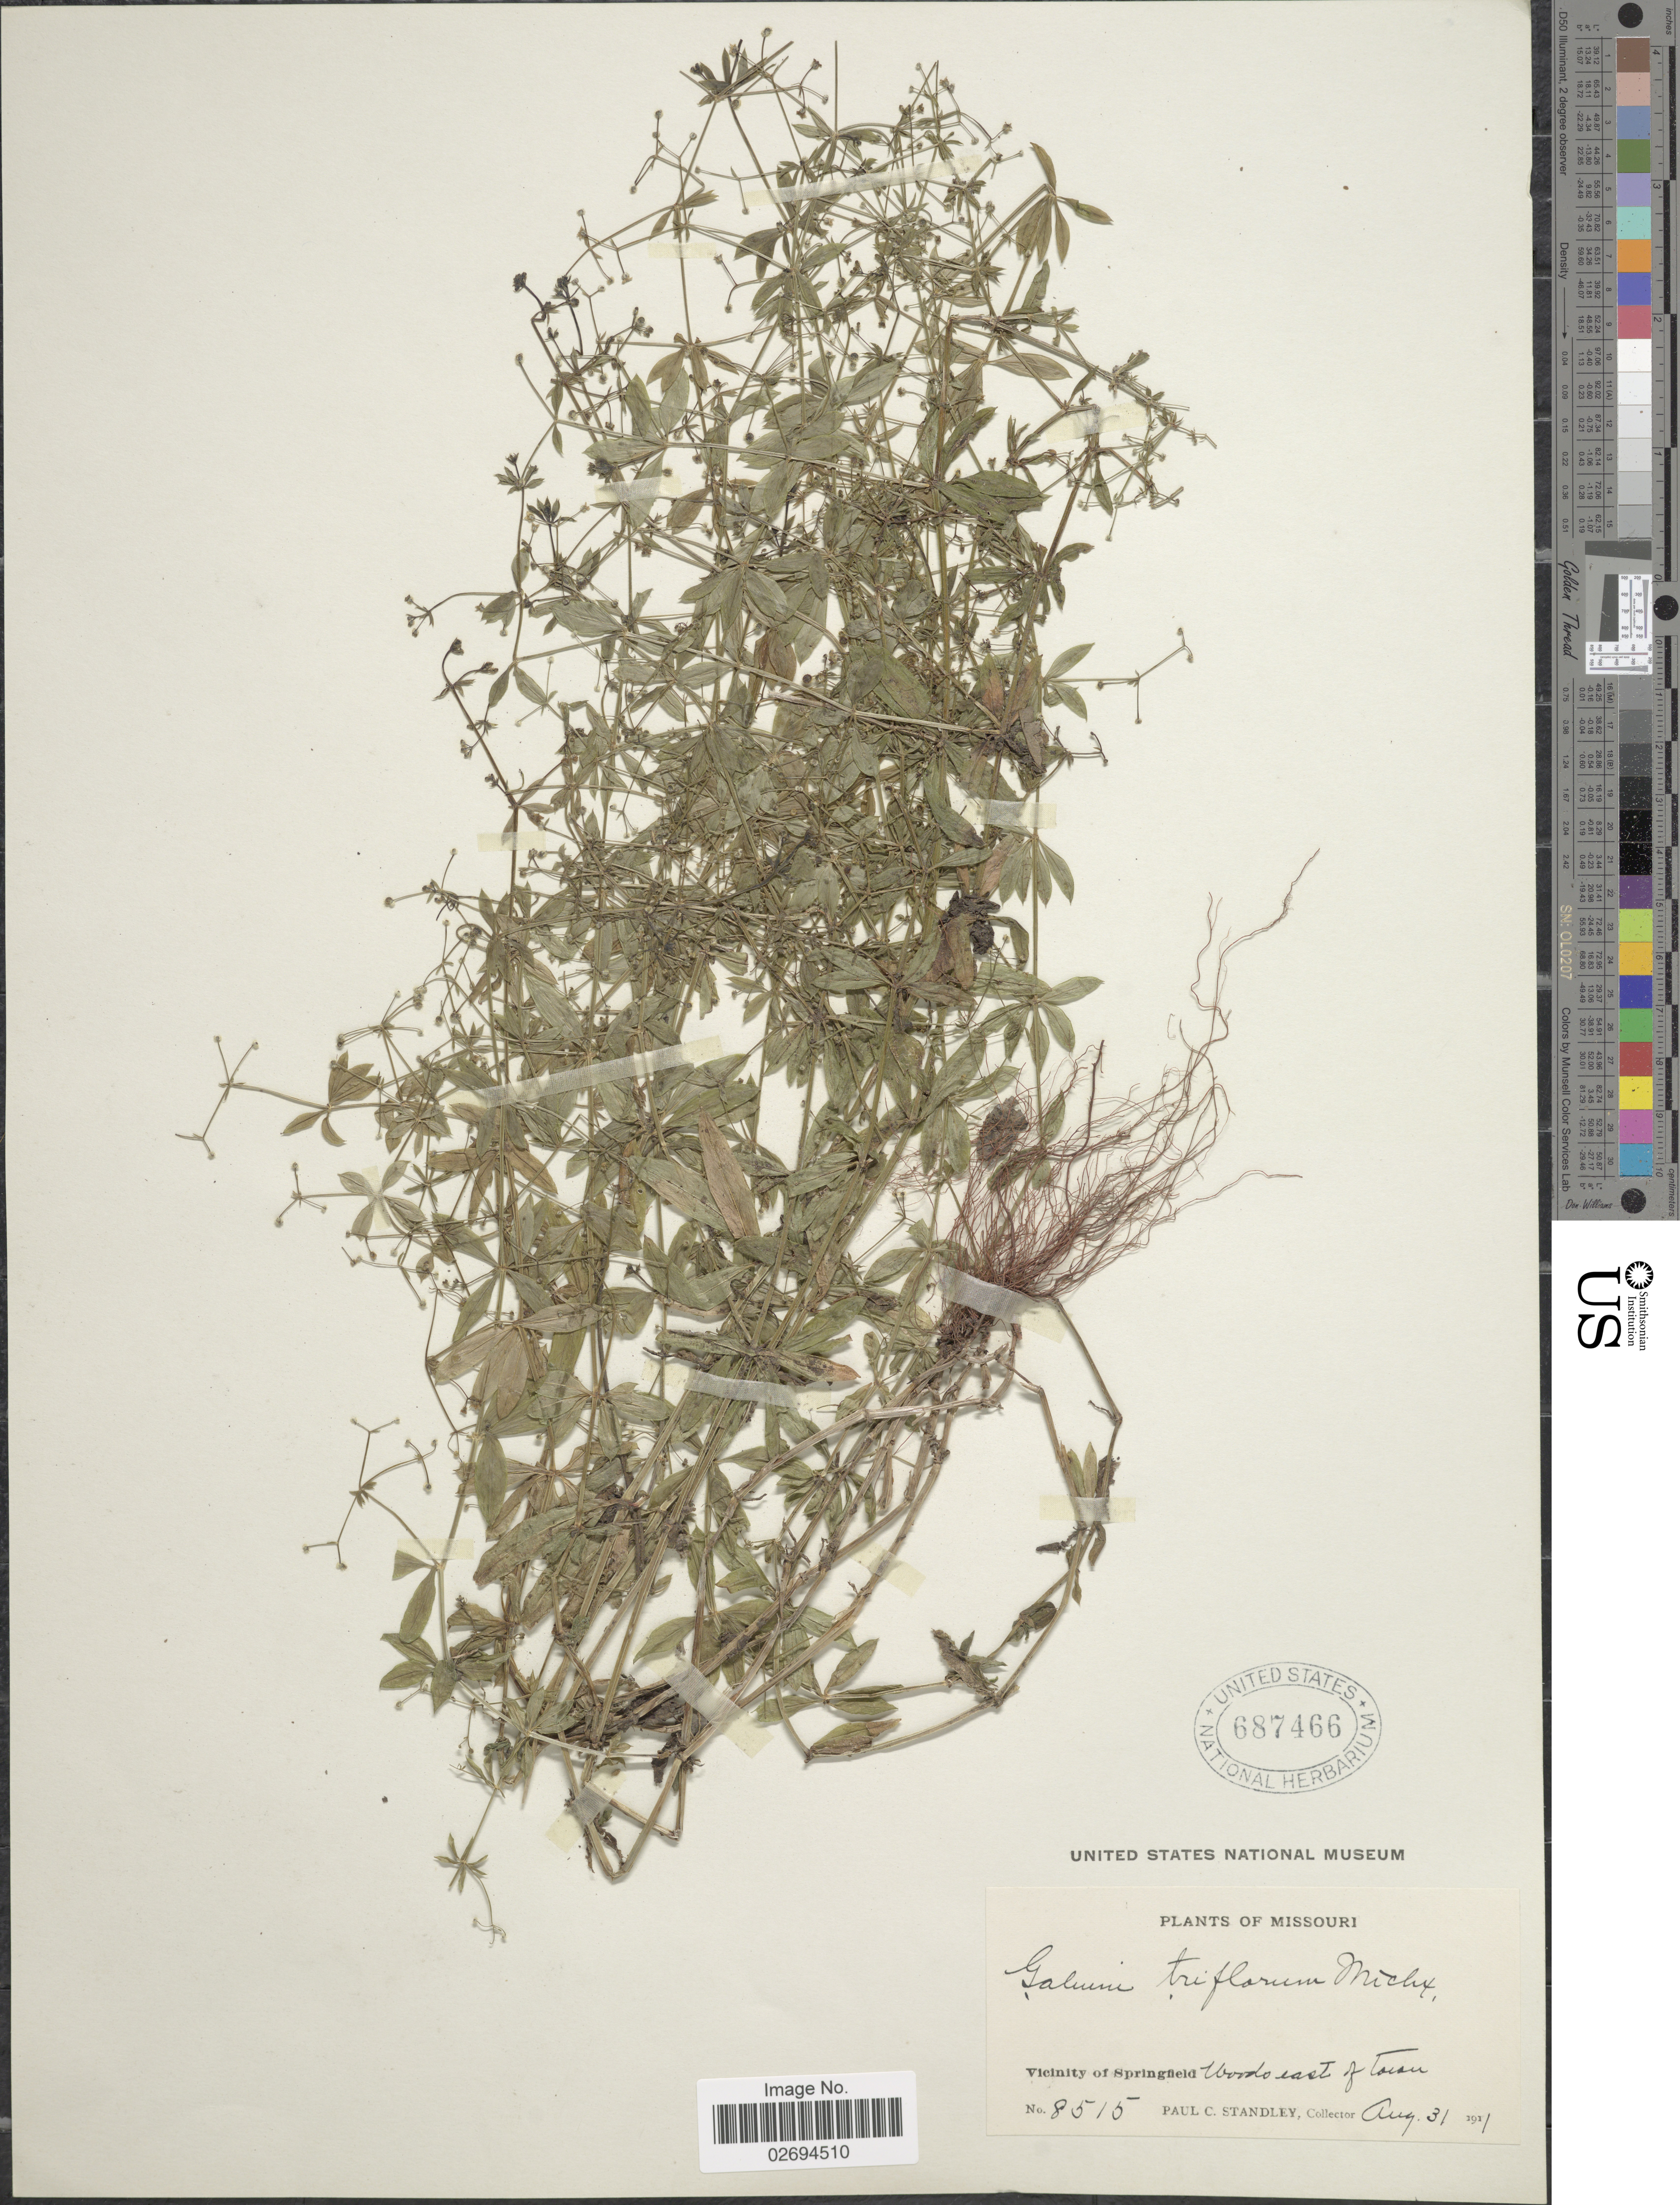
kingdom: Plantae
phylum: Tracheophyta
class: Magnoliopsida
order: Gentianales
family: Rubiaceae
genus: Galium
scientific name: Galium triflorum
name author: Michx.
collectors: P. C. Standley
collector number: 8515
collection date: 1911-08-31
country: United States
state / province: Missouri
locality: Vicinity of Springfield, Woods east of town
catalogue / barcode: US 687466